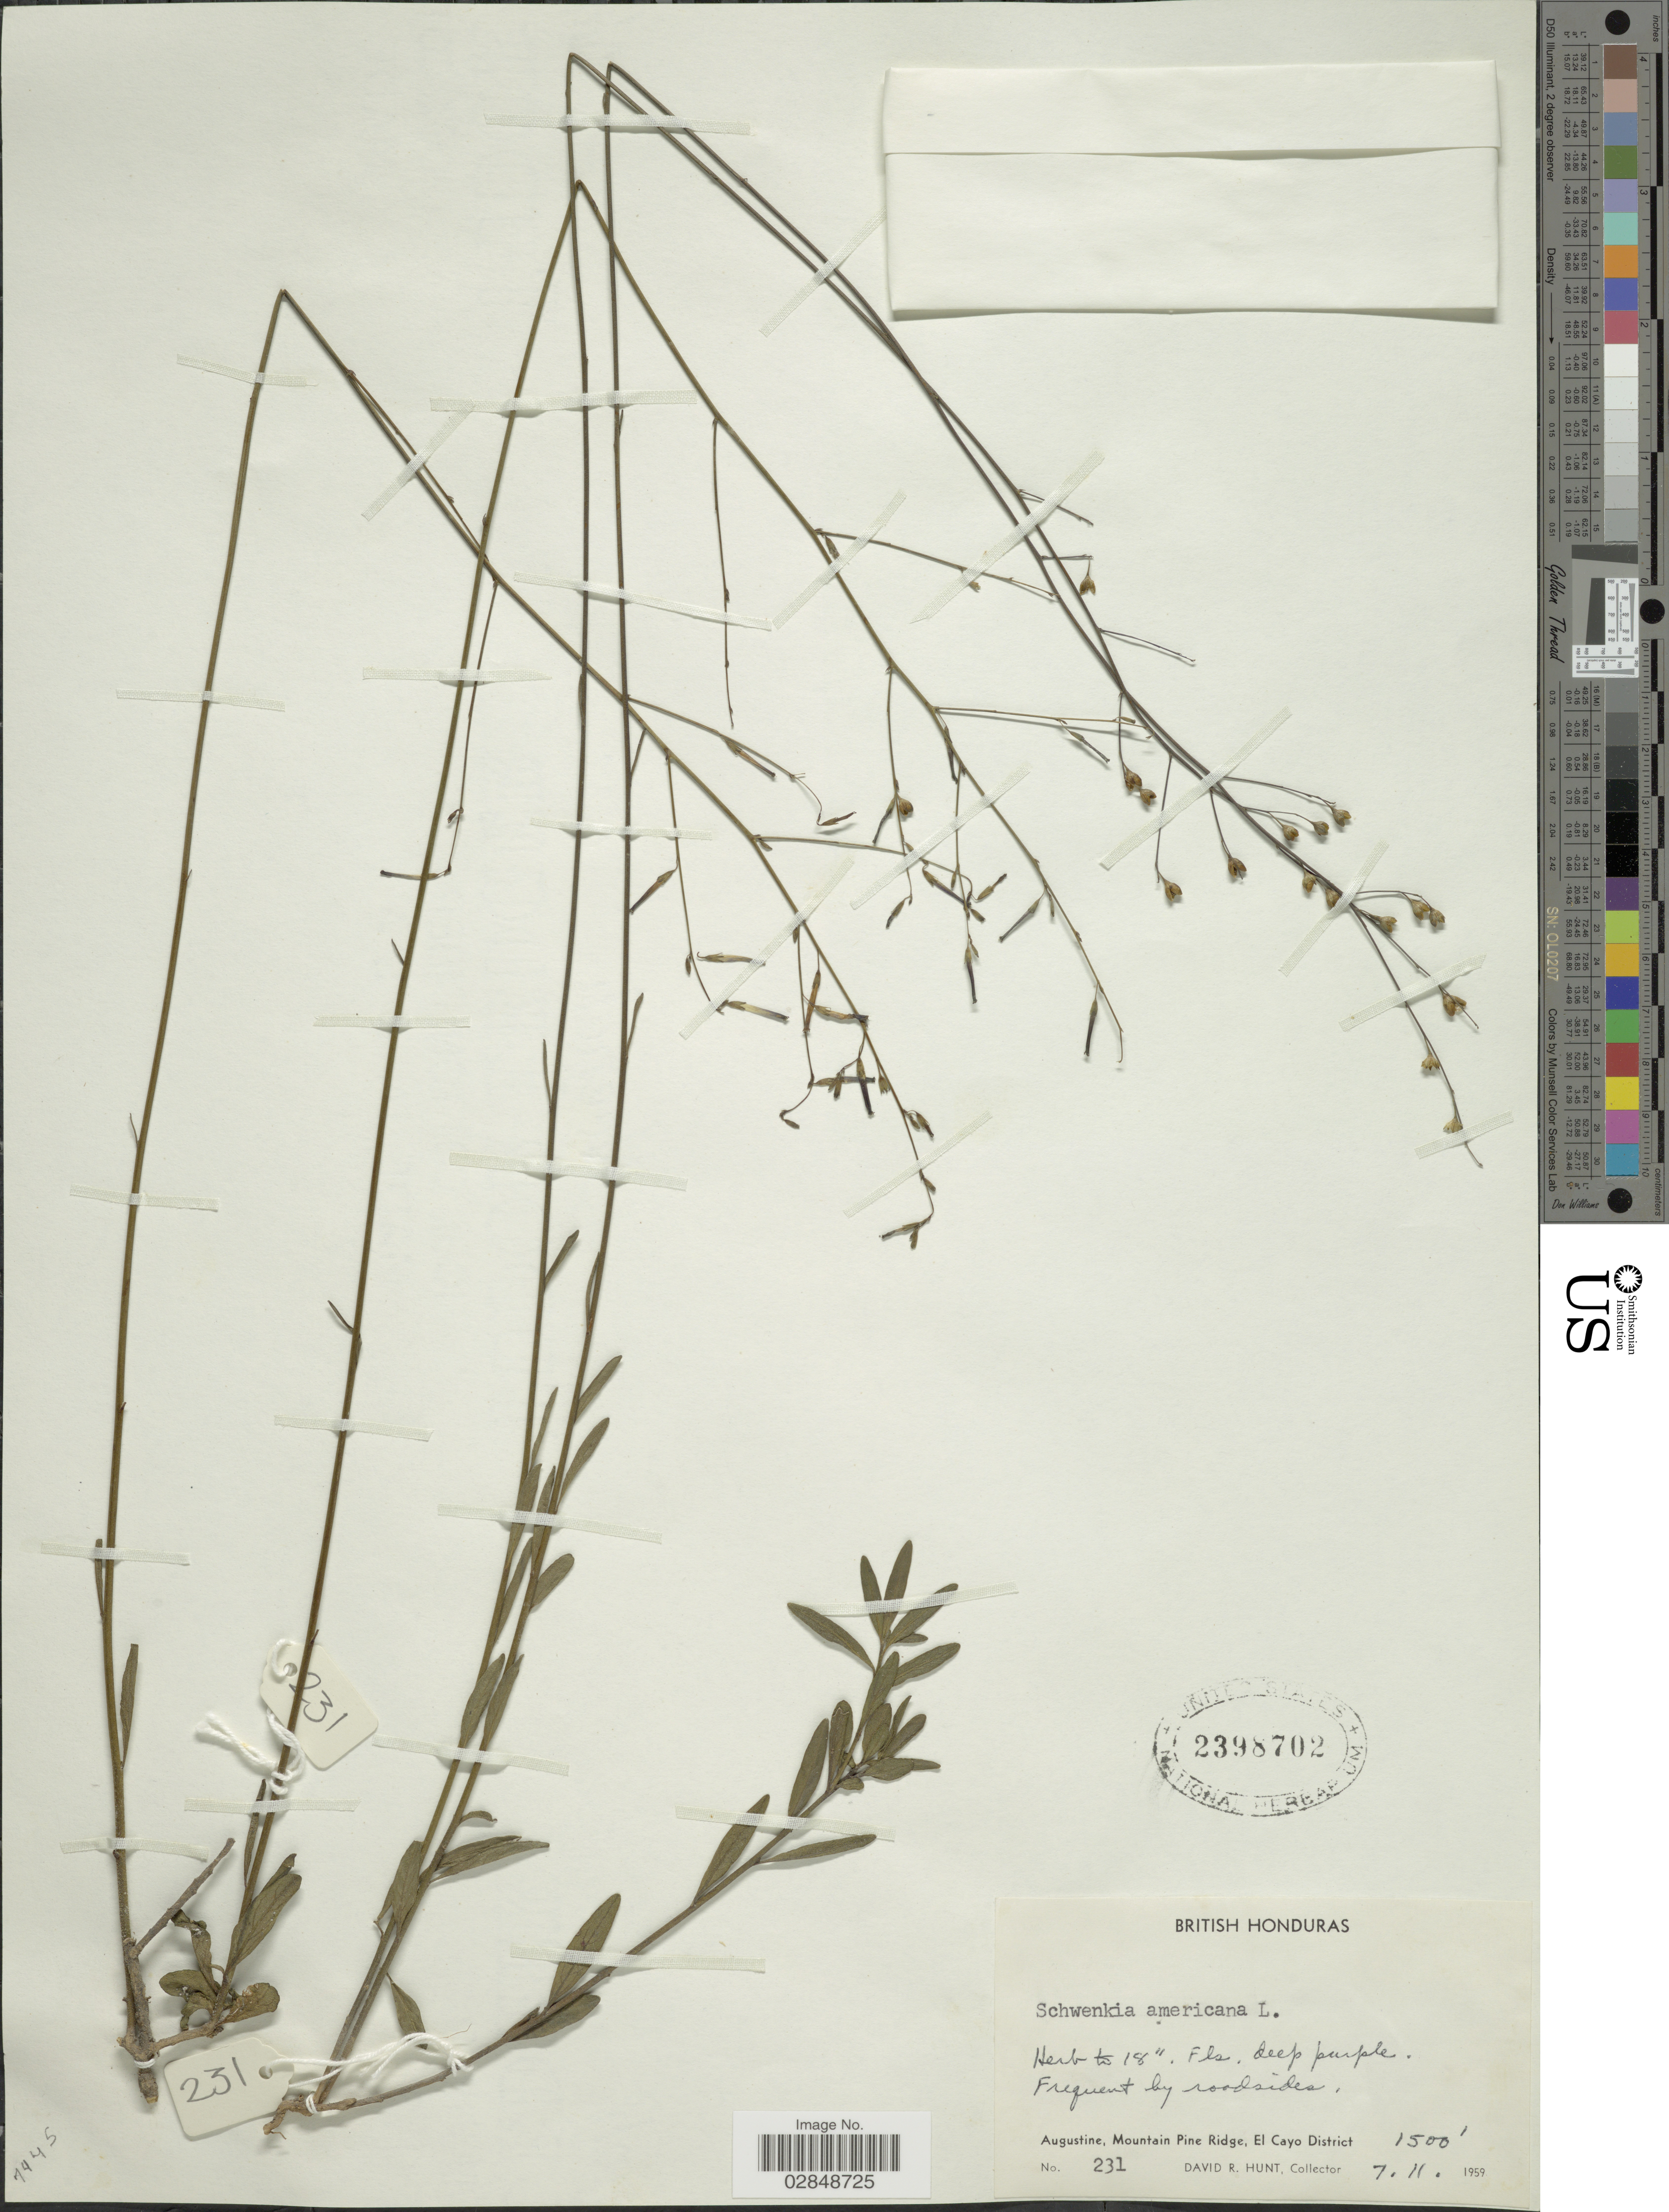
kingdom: Plantae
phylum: Tracheophyta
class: Magnoliopsida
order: Solanales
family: Solanaceae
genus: Schwenckia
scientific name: Schwenckia americana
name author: L.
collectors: D. R. Hunt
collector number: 231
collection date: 1959-11-07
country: Belize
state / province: Cayo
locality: Augustine, Mountain Pine Ridge, El Cayo District.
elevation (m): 457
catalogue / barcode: US 2398702